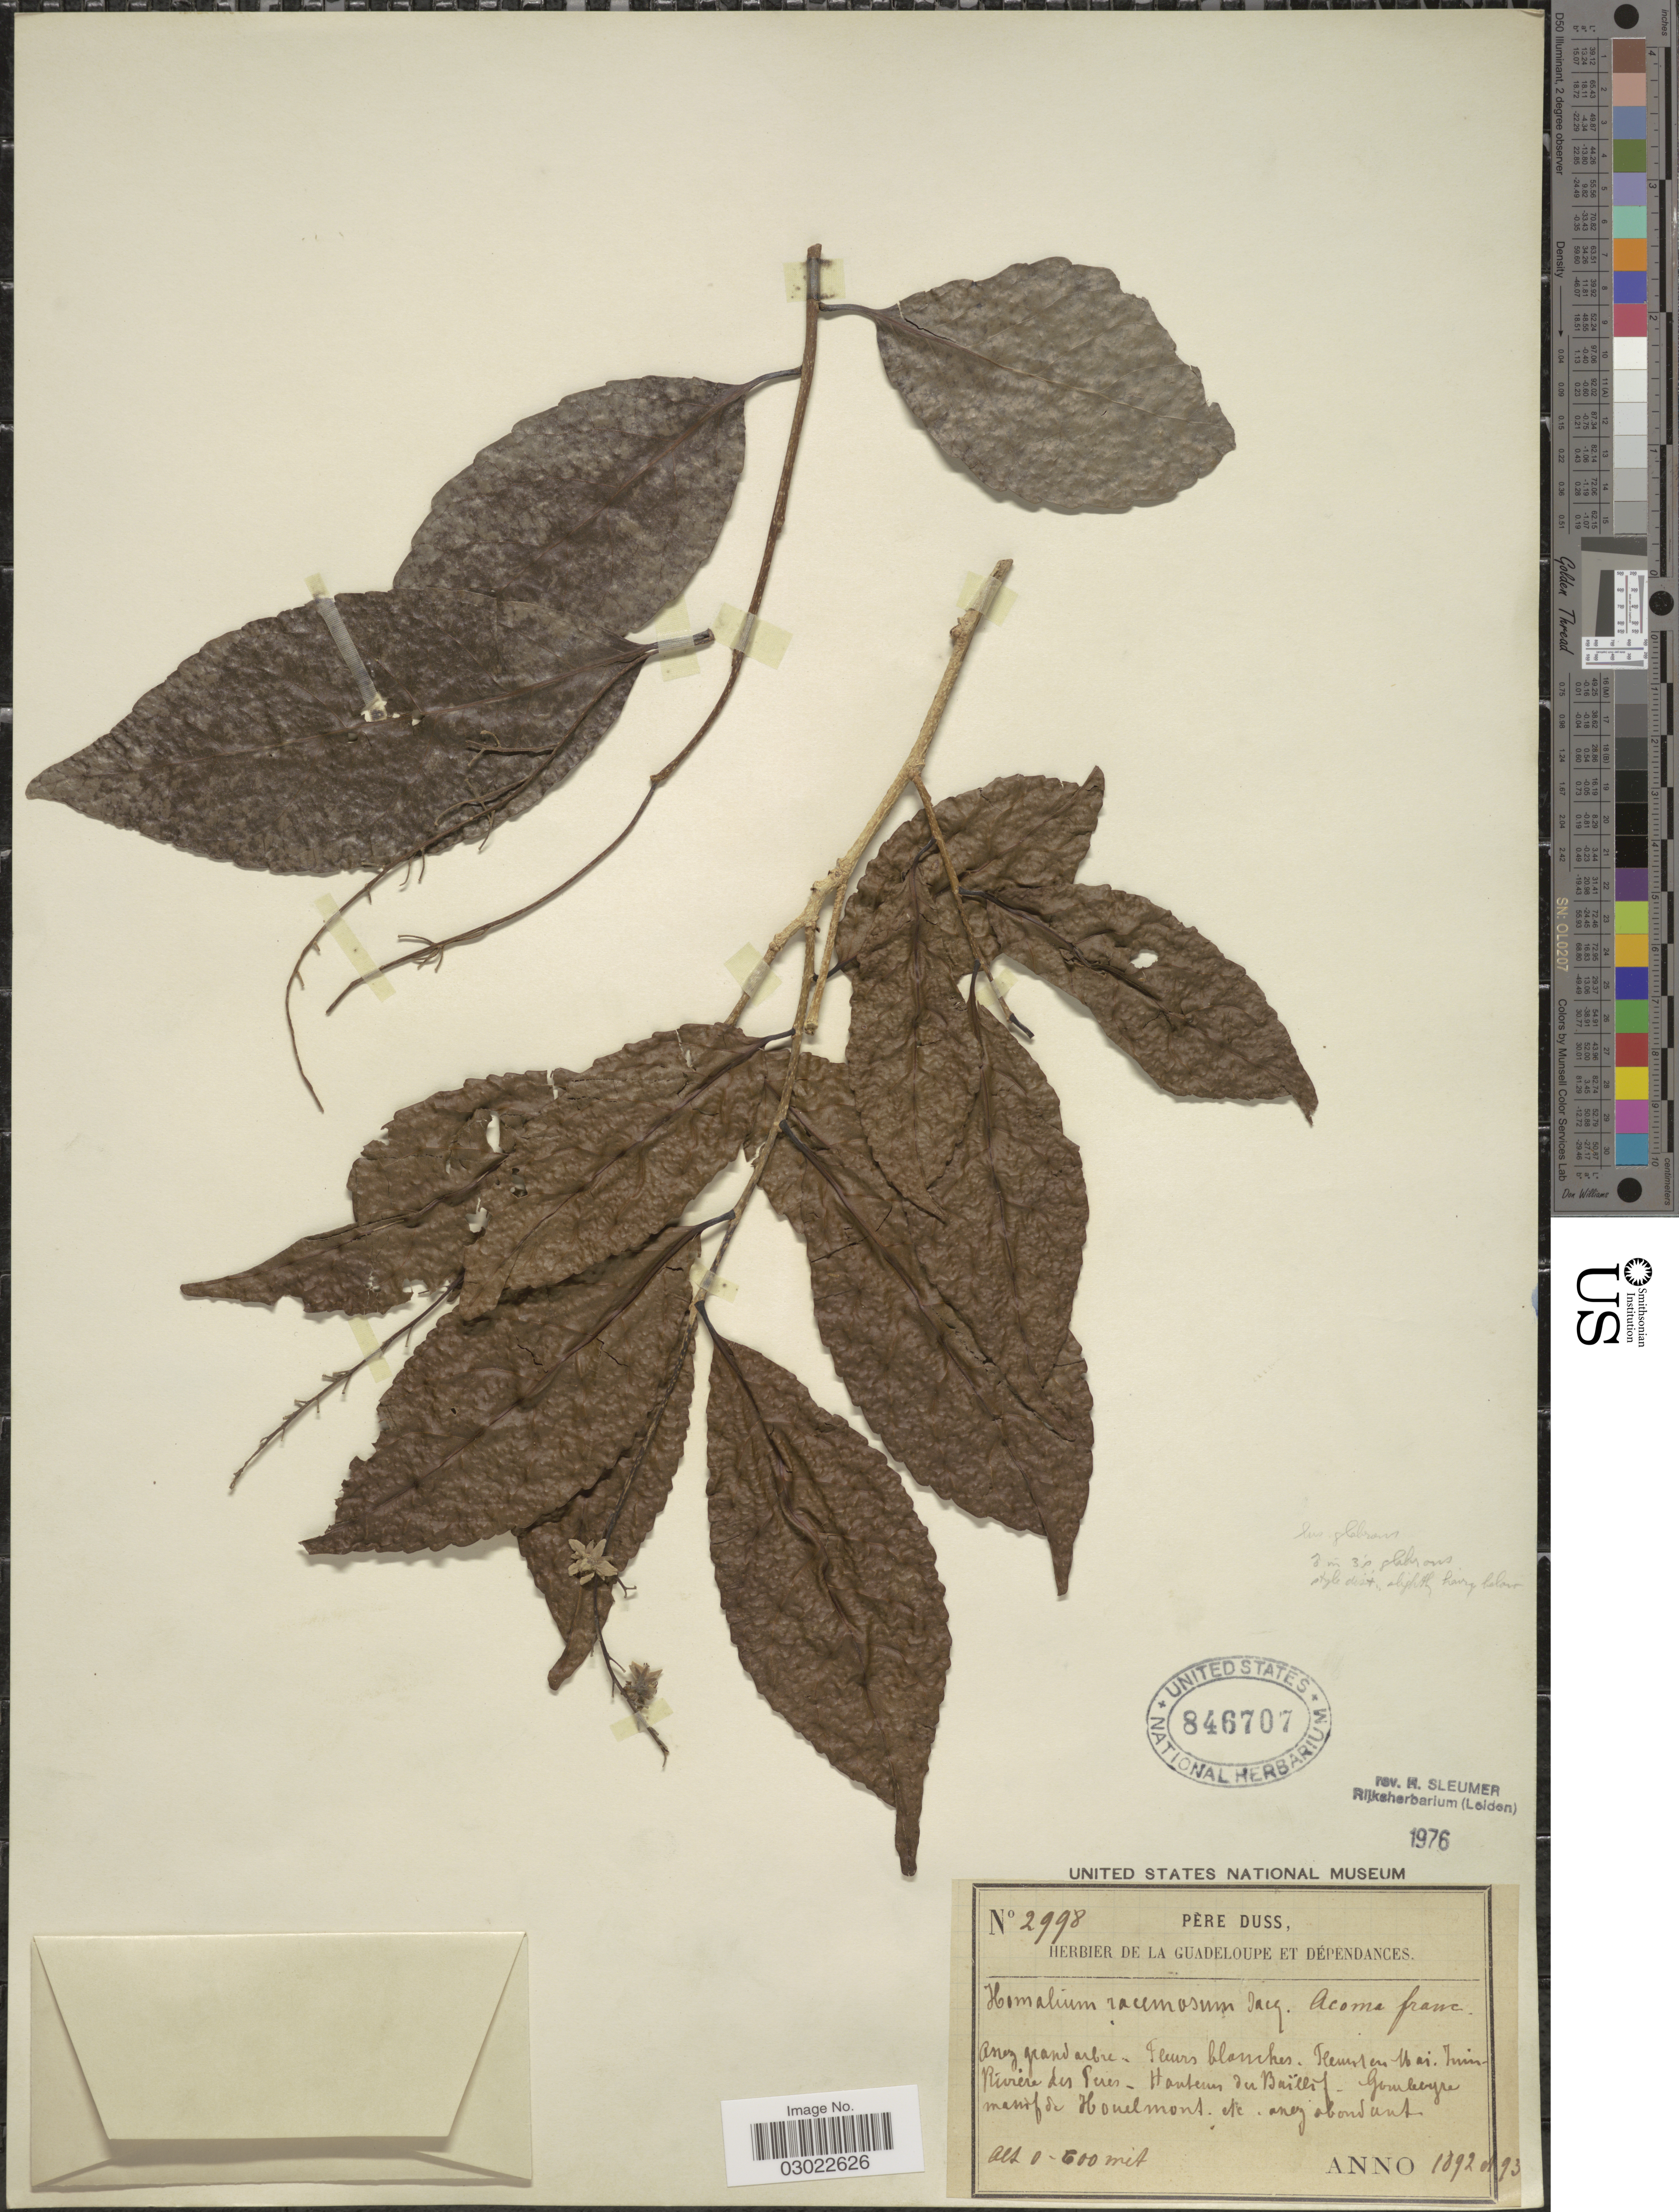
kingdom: Plantae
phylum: Tracheophyta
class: Magnoliopsida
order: Malpighiales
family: Salicaceae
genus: Homalium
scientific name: Homalium racemosum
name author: Jacq.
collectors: Père Duss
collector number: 2998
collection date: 1892/1893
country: Guadeloupe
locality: Riviere des peres - Hauteur du Baillif - Gombeyre massif de Houelmont etc.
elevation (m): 0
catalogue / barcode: US 846707